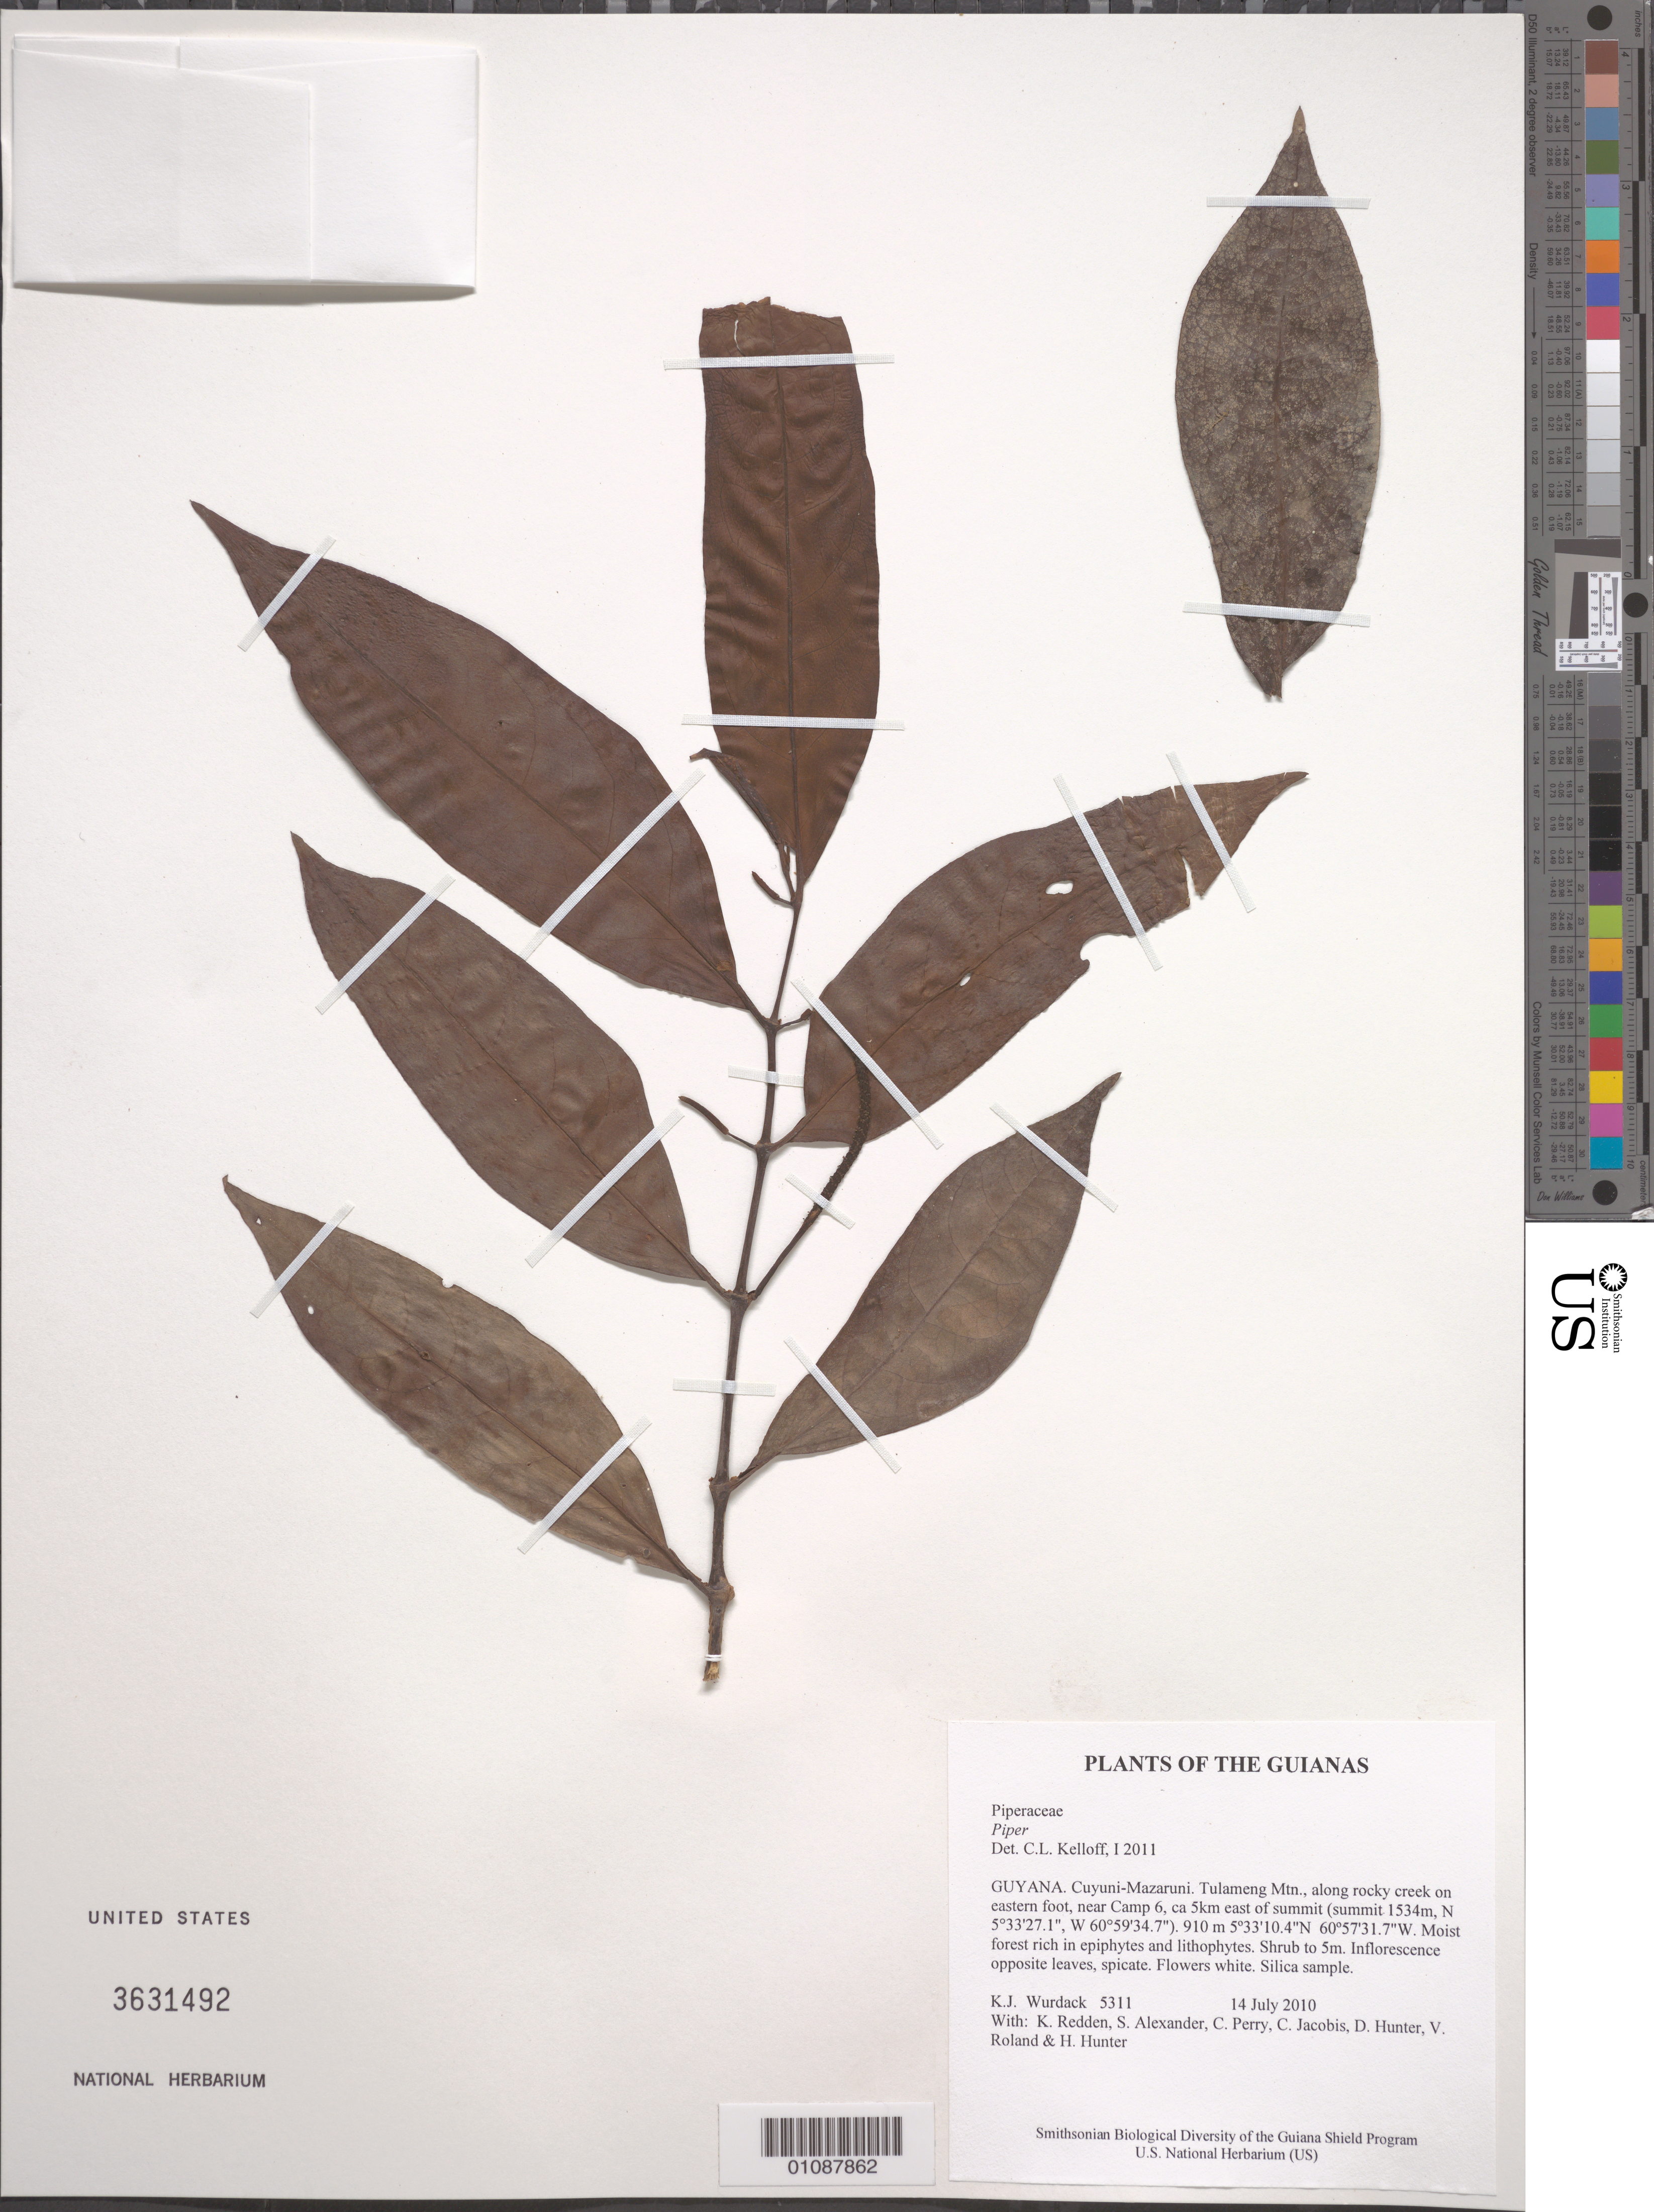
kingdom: Plantae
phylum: Tracheophyta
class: Magnoliopsida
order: Piperales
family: Piperaceae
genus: Piper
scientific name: Piper sp.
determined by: Kelloff, Carol L., (US), Smithsonian Institution - National Museum of Natural History (UNITED STATES)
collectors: K. Wurdack, K. M. Redden, S. N. Alexander, C. Perry, C. Jacobis, D. Hunter, V. Roland & H. Hunter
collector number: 5311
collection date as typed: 14 July 2010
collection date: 2010-07-14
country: Guyana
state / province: Cuyuni-Mazaruni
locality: Tulameng Mtn., along rocky creek on eastern foot, near Camp 6, ca 5km east of summit (summit 1534m, N 5°33'27.1", W 60°59'34.7")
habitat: Moist forest rich in epiphytes and lithophytes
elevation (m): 910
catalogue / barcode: US 3631492